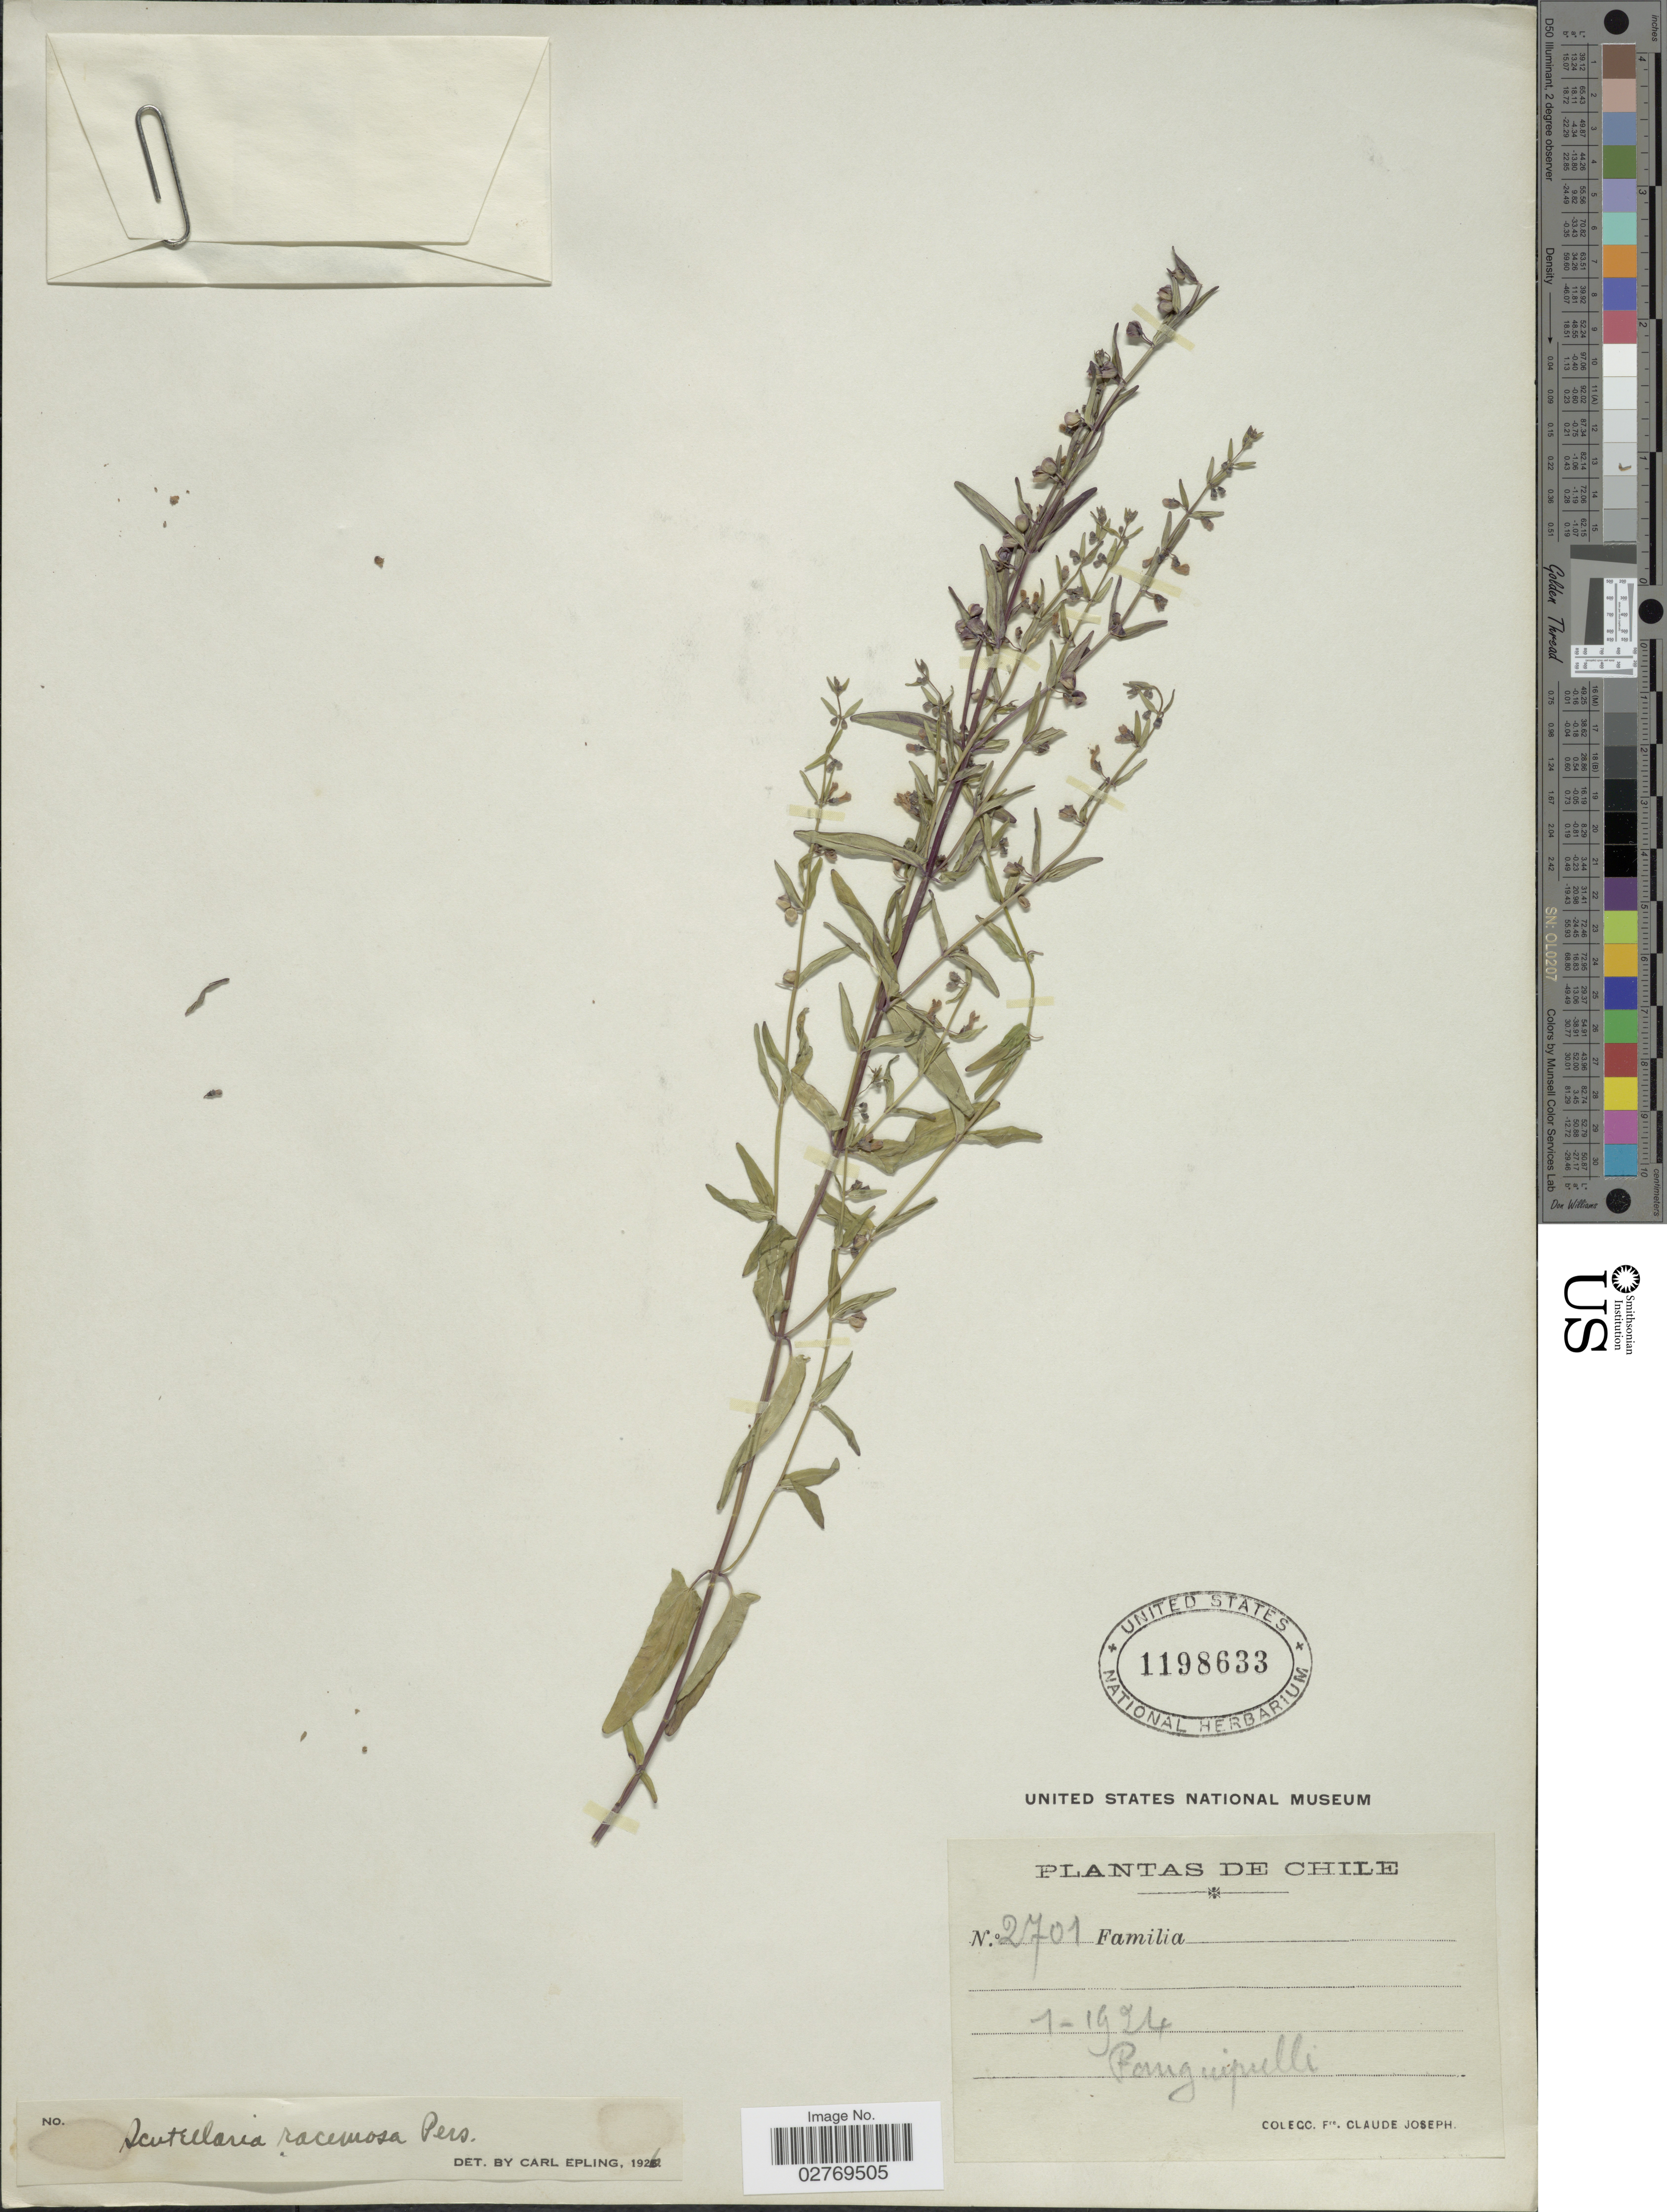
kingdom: Plantae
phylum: Tracheophyta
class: Magnoliopsida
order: Lamiales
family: Lamiaceae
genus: Scutellaria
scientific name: Scutellaria racemosa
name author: Pers.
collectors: Bro. Claude-Joseph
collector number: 2701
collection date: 1924-01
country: Chile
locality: Panguipulli.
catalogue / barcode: US 1198633